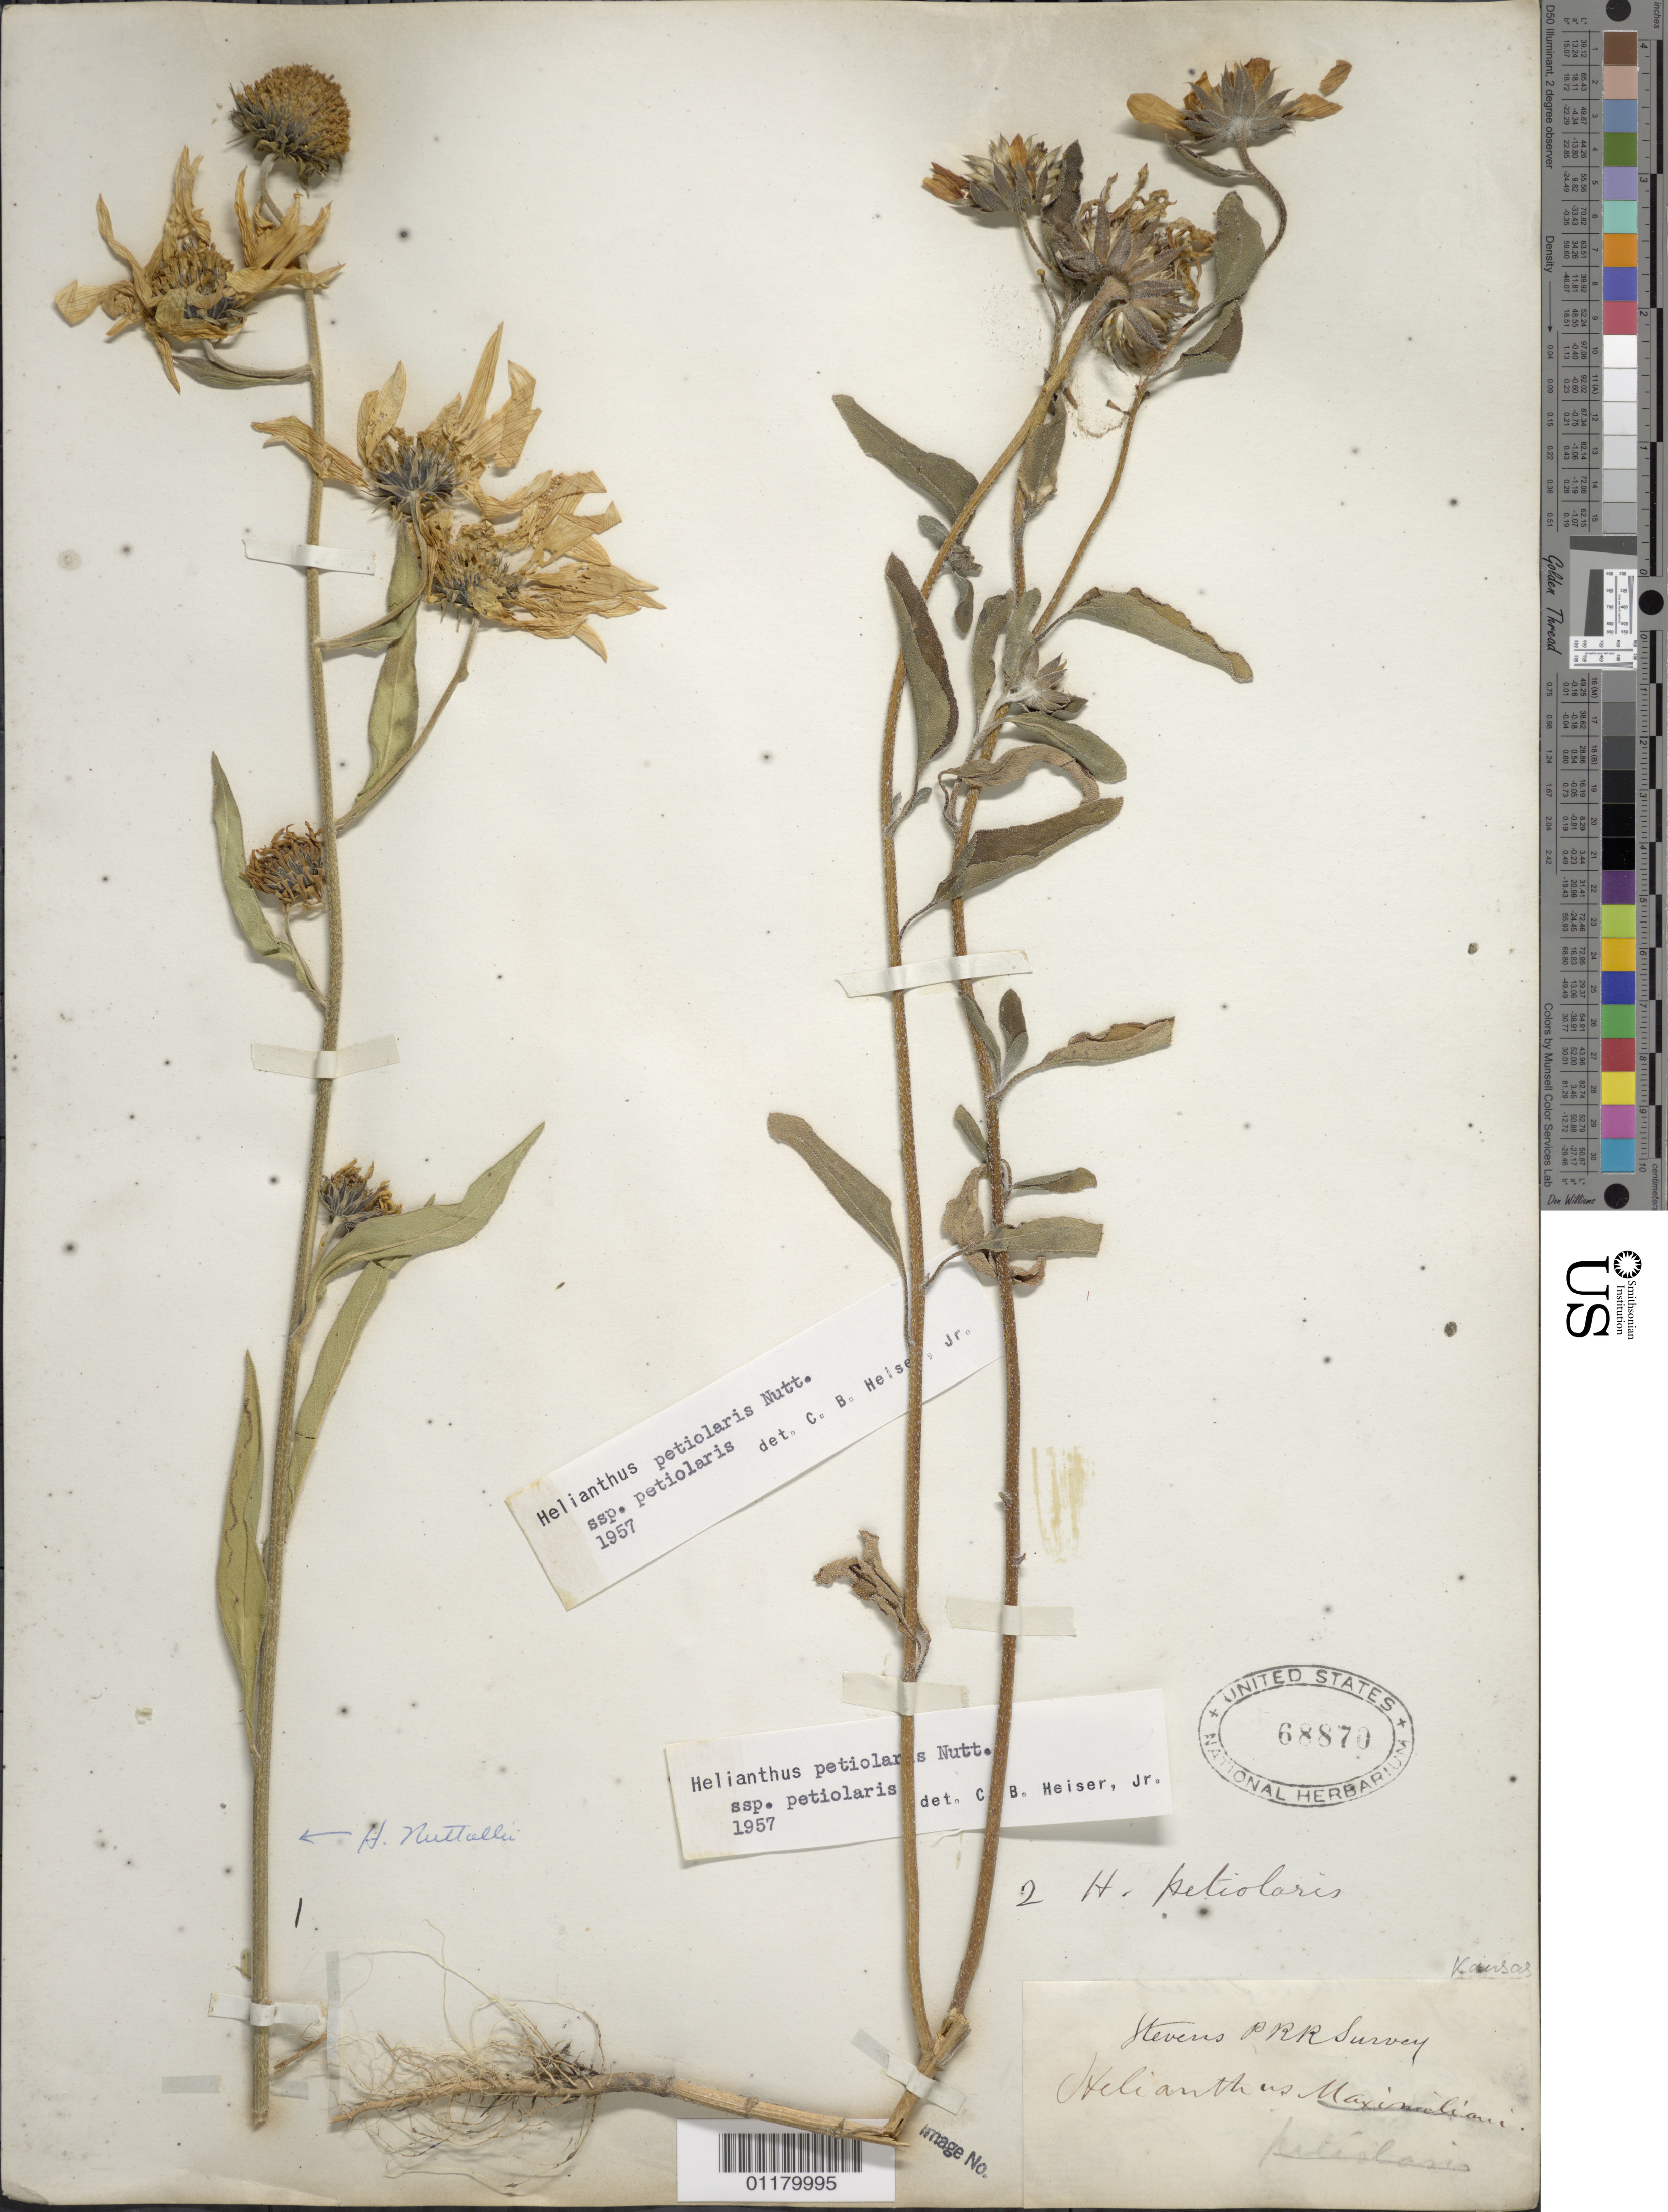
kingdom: Plantae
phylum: Tracheophyta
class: Magnoliopsida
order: Asterales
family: Asteraceae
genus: Helianthus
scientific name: Helianthus petiolaris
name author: Nutt.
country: United States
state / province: Kansas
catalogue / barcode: US 68870